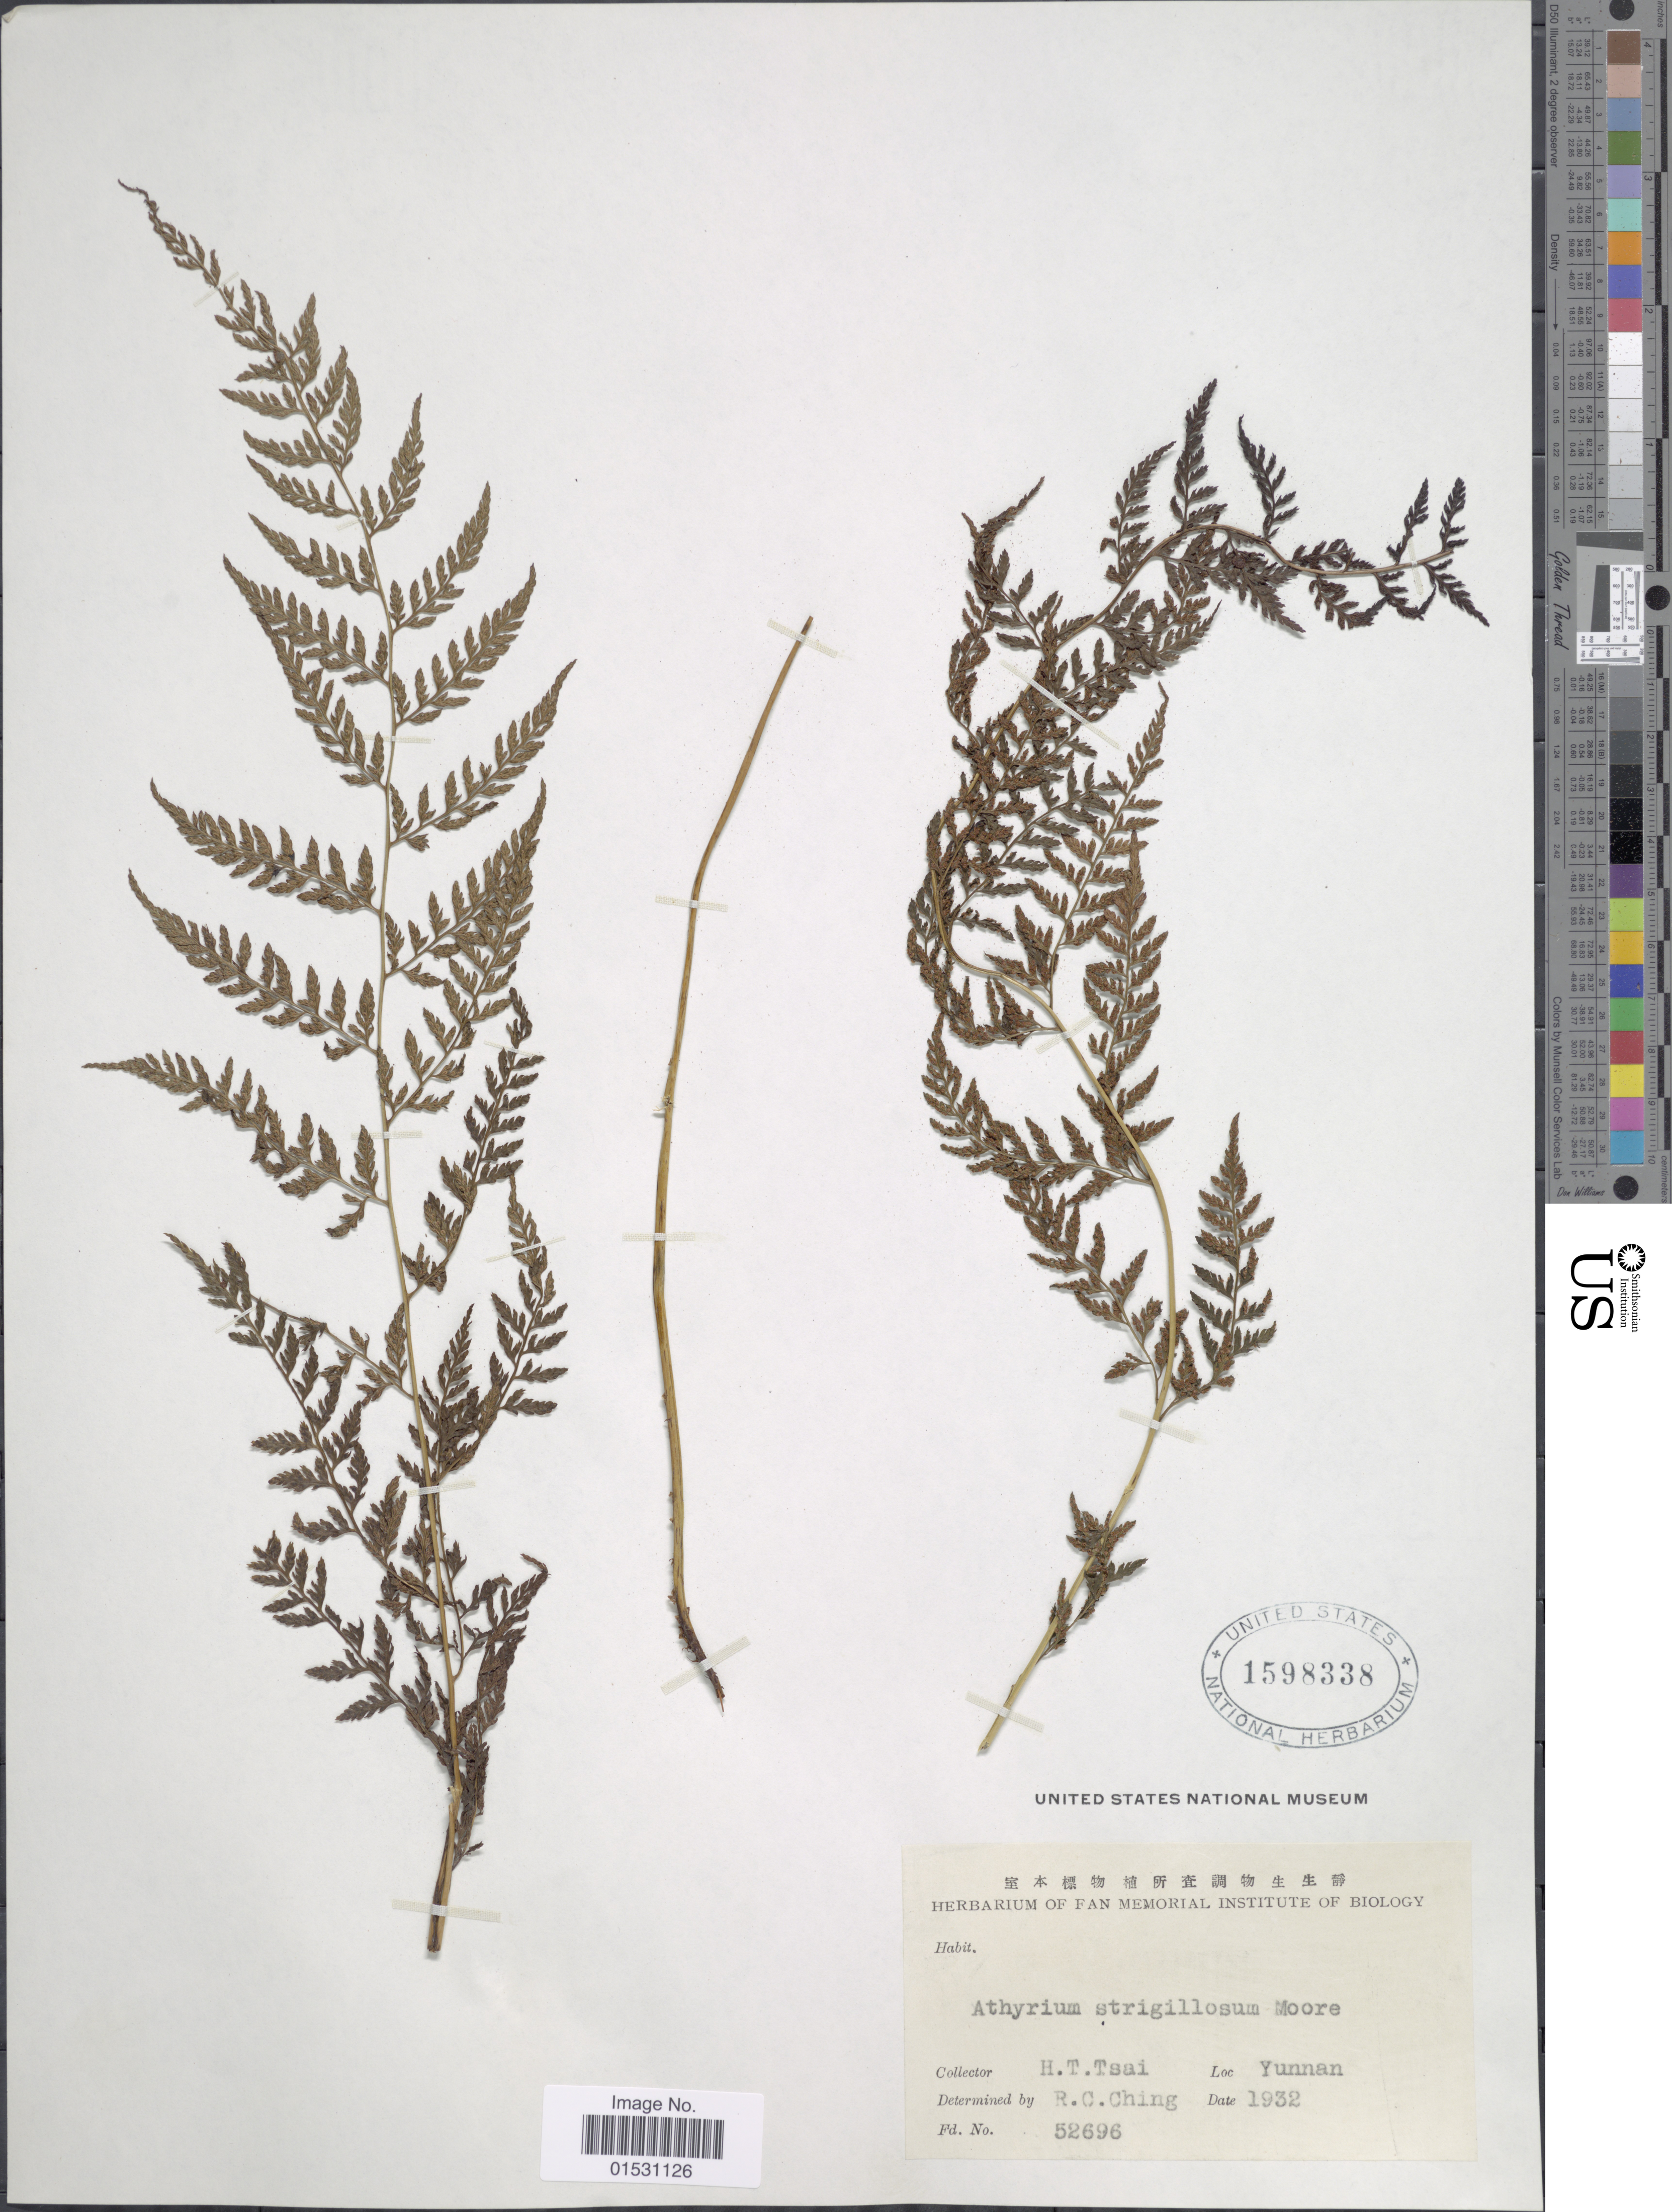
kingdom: Plantae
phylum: Tracheophyta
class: Polypodiopsida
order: Polypodiales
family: Athyriaceae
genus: Athyrium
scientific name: Athyrium strigillosum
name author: (T. Moore ex E.J. Lowe) Salomon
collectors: H. Tsai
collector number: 52696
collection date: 1932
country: China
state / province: Yunnan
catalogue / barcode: US 1598338